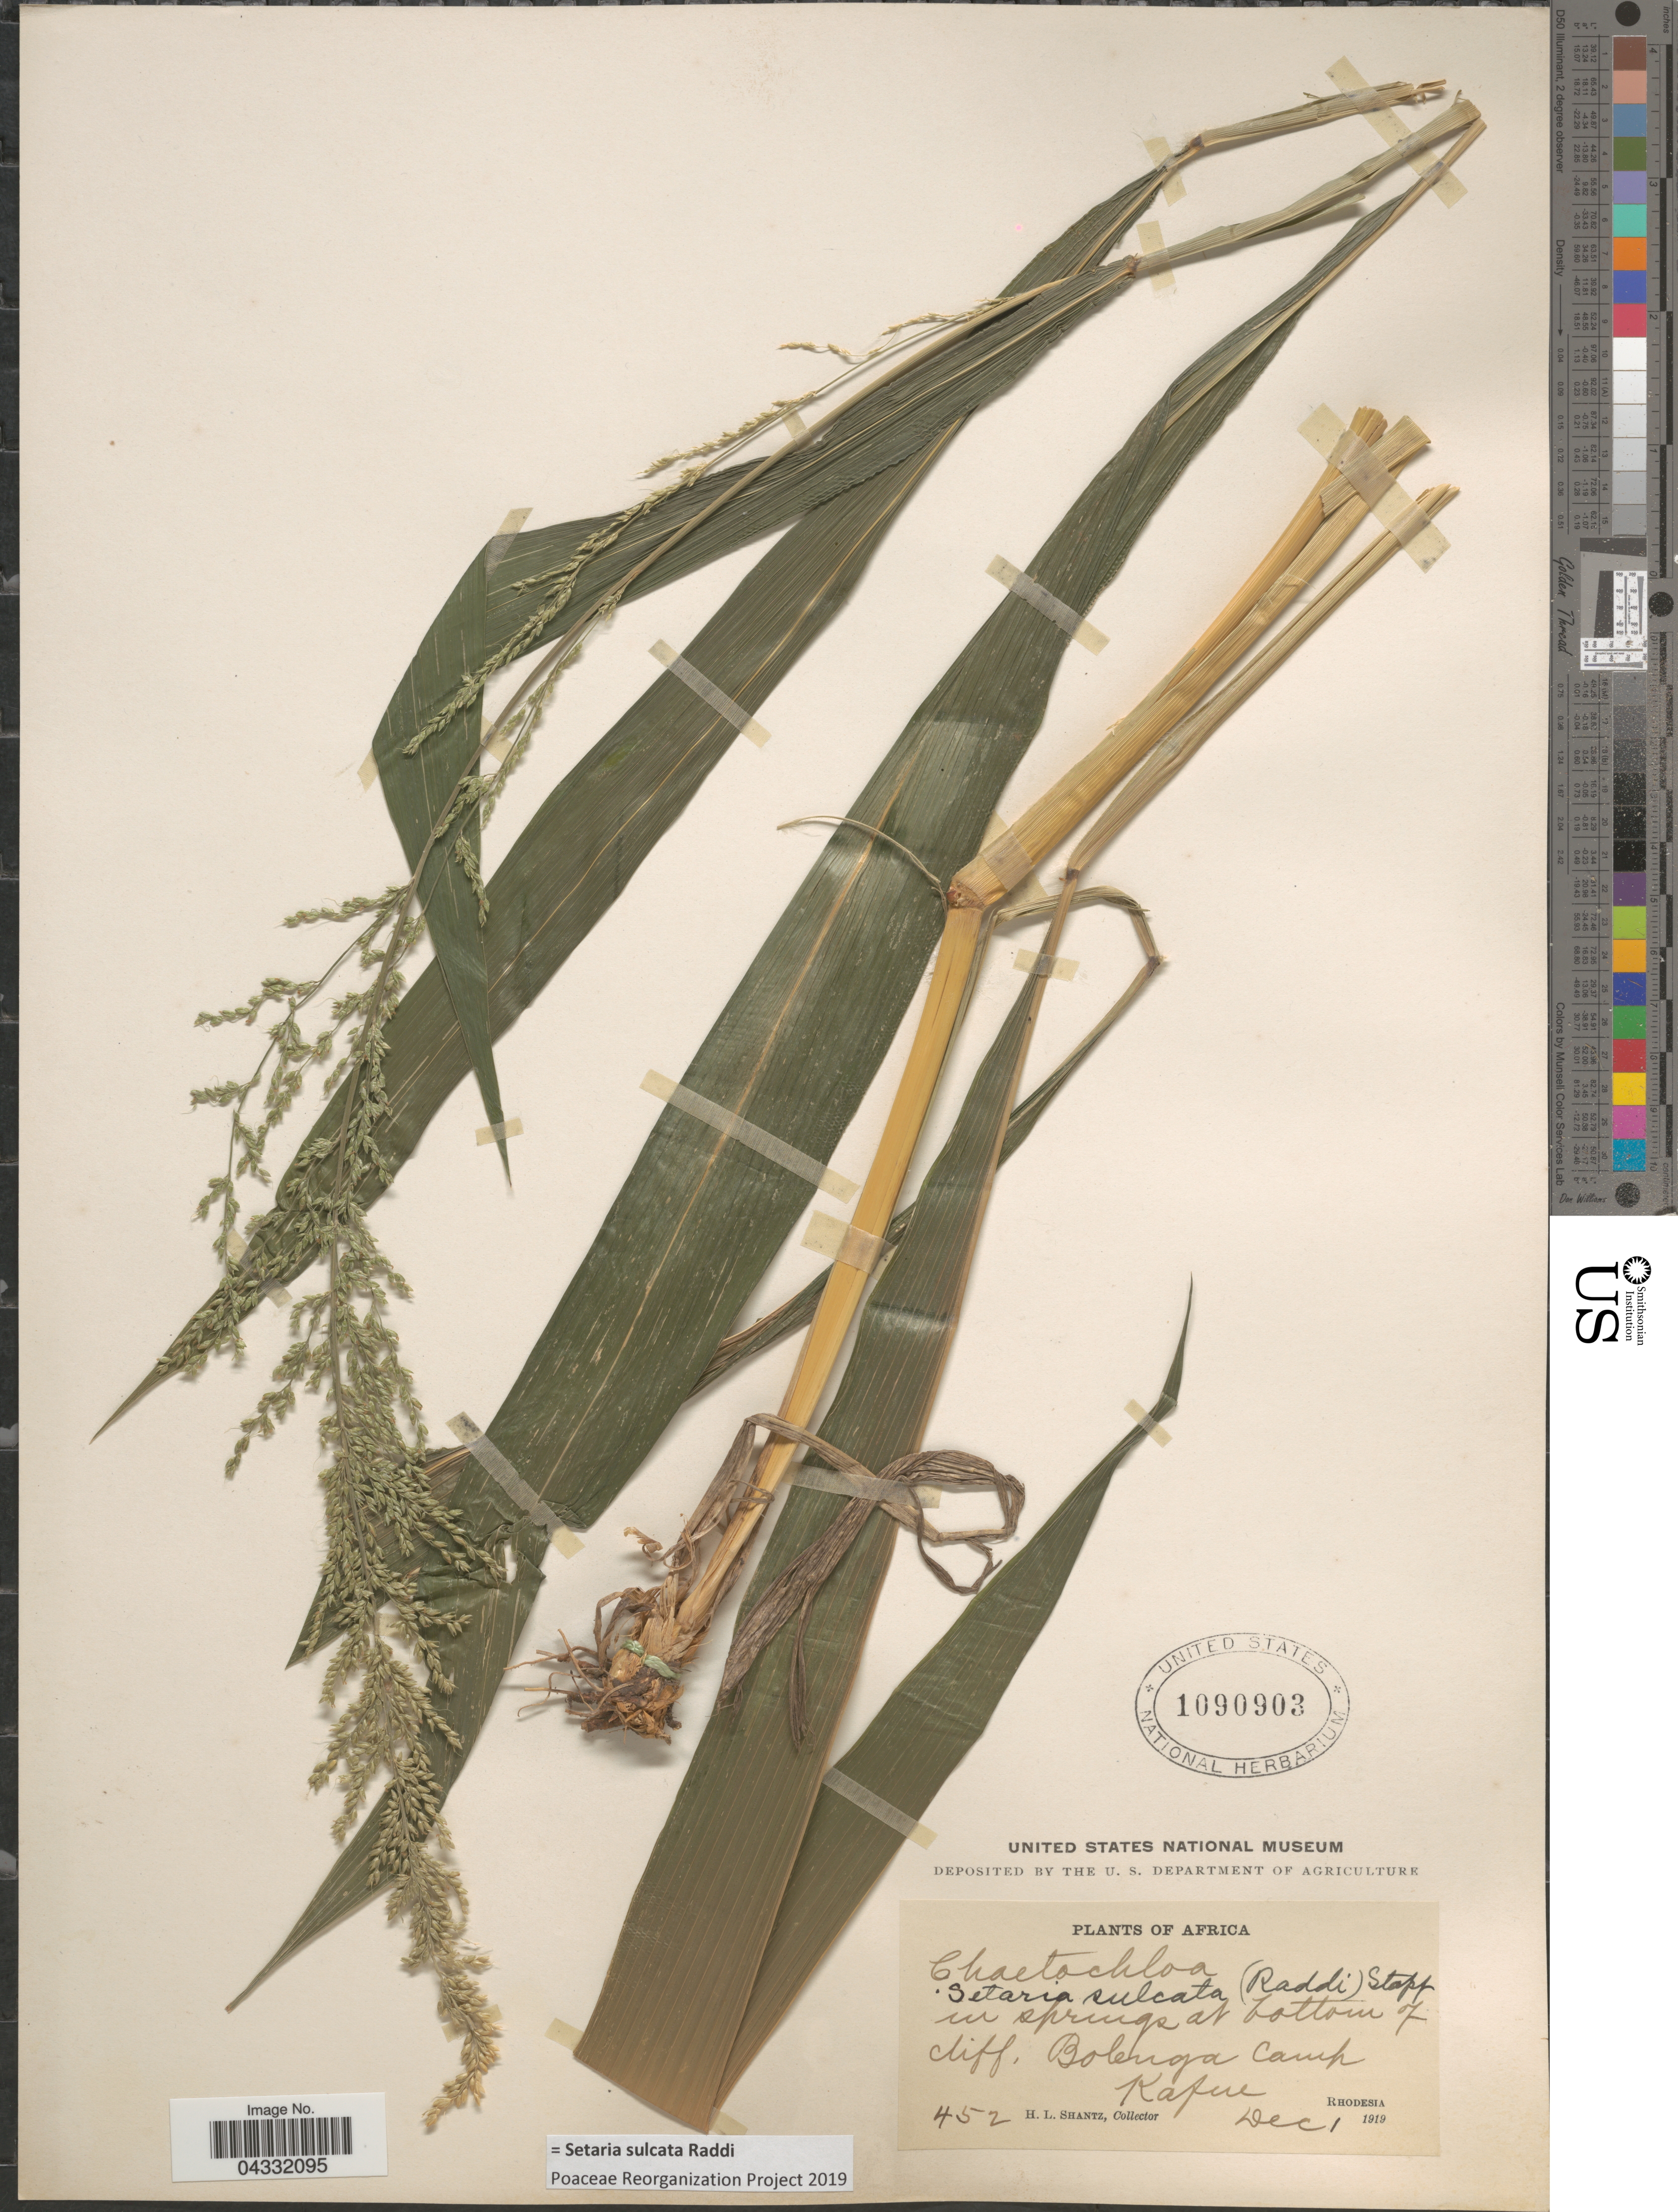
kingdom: Plantae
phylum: Tracheophyta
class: Liliopsida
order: Poales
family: Poaceae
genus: Setaria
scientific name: Setaria sulcata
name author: Raddi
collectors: H. Shantz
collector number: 452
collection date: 1919-12-01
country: Zimbabwe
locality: In springs at bottom of cliff, Bolenga Camp Kafue Rhodesia.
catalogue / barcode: US 1090903